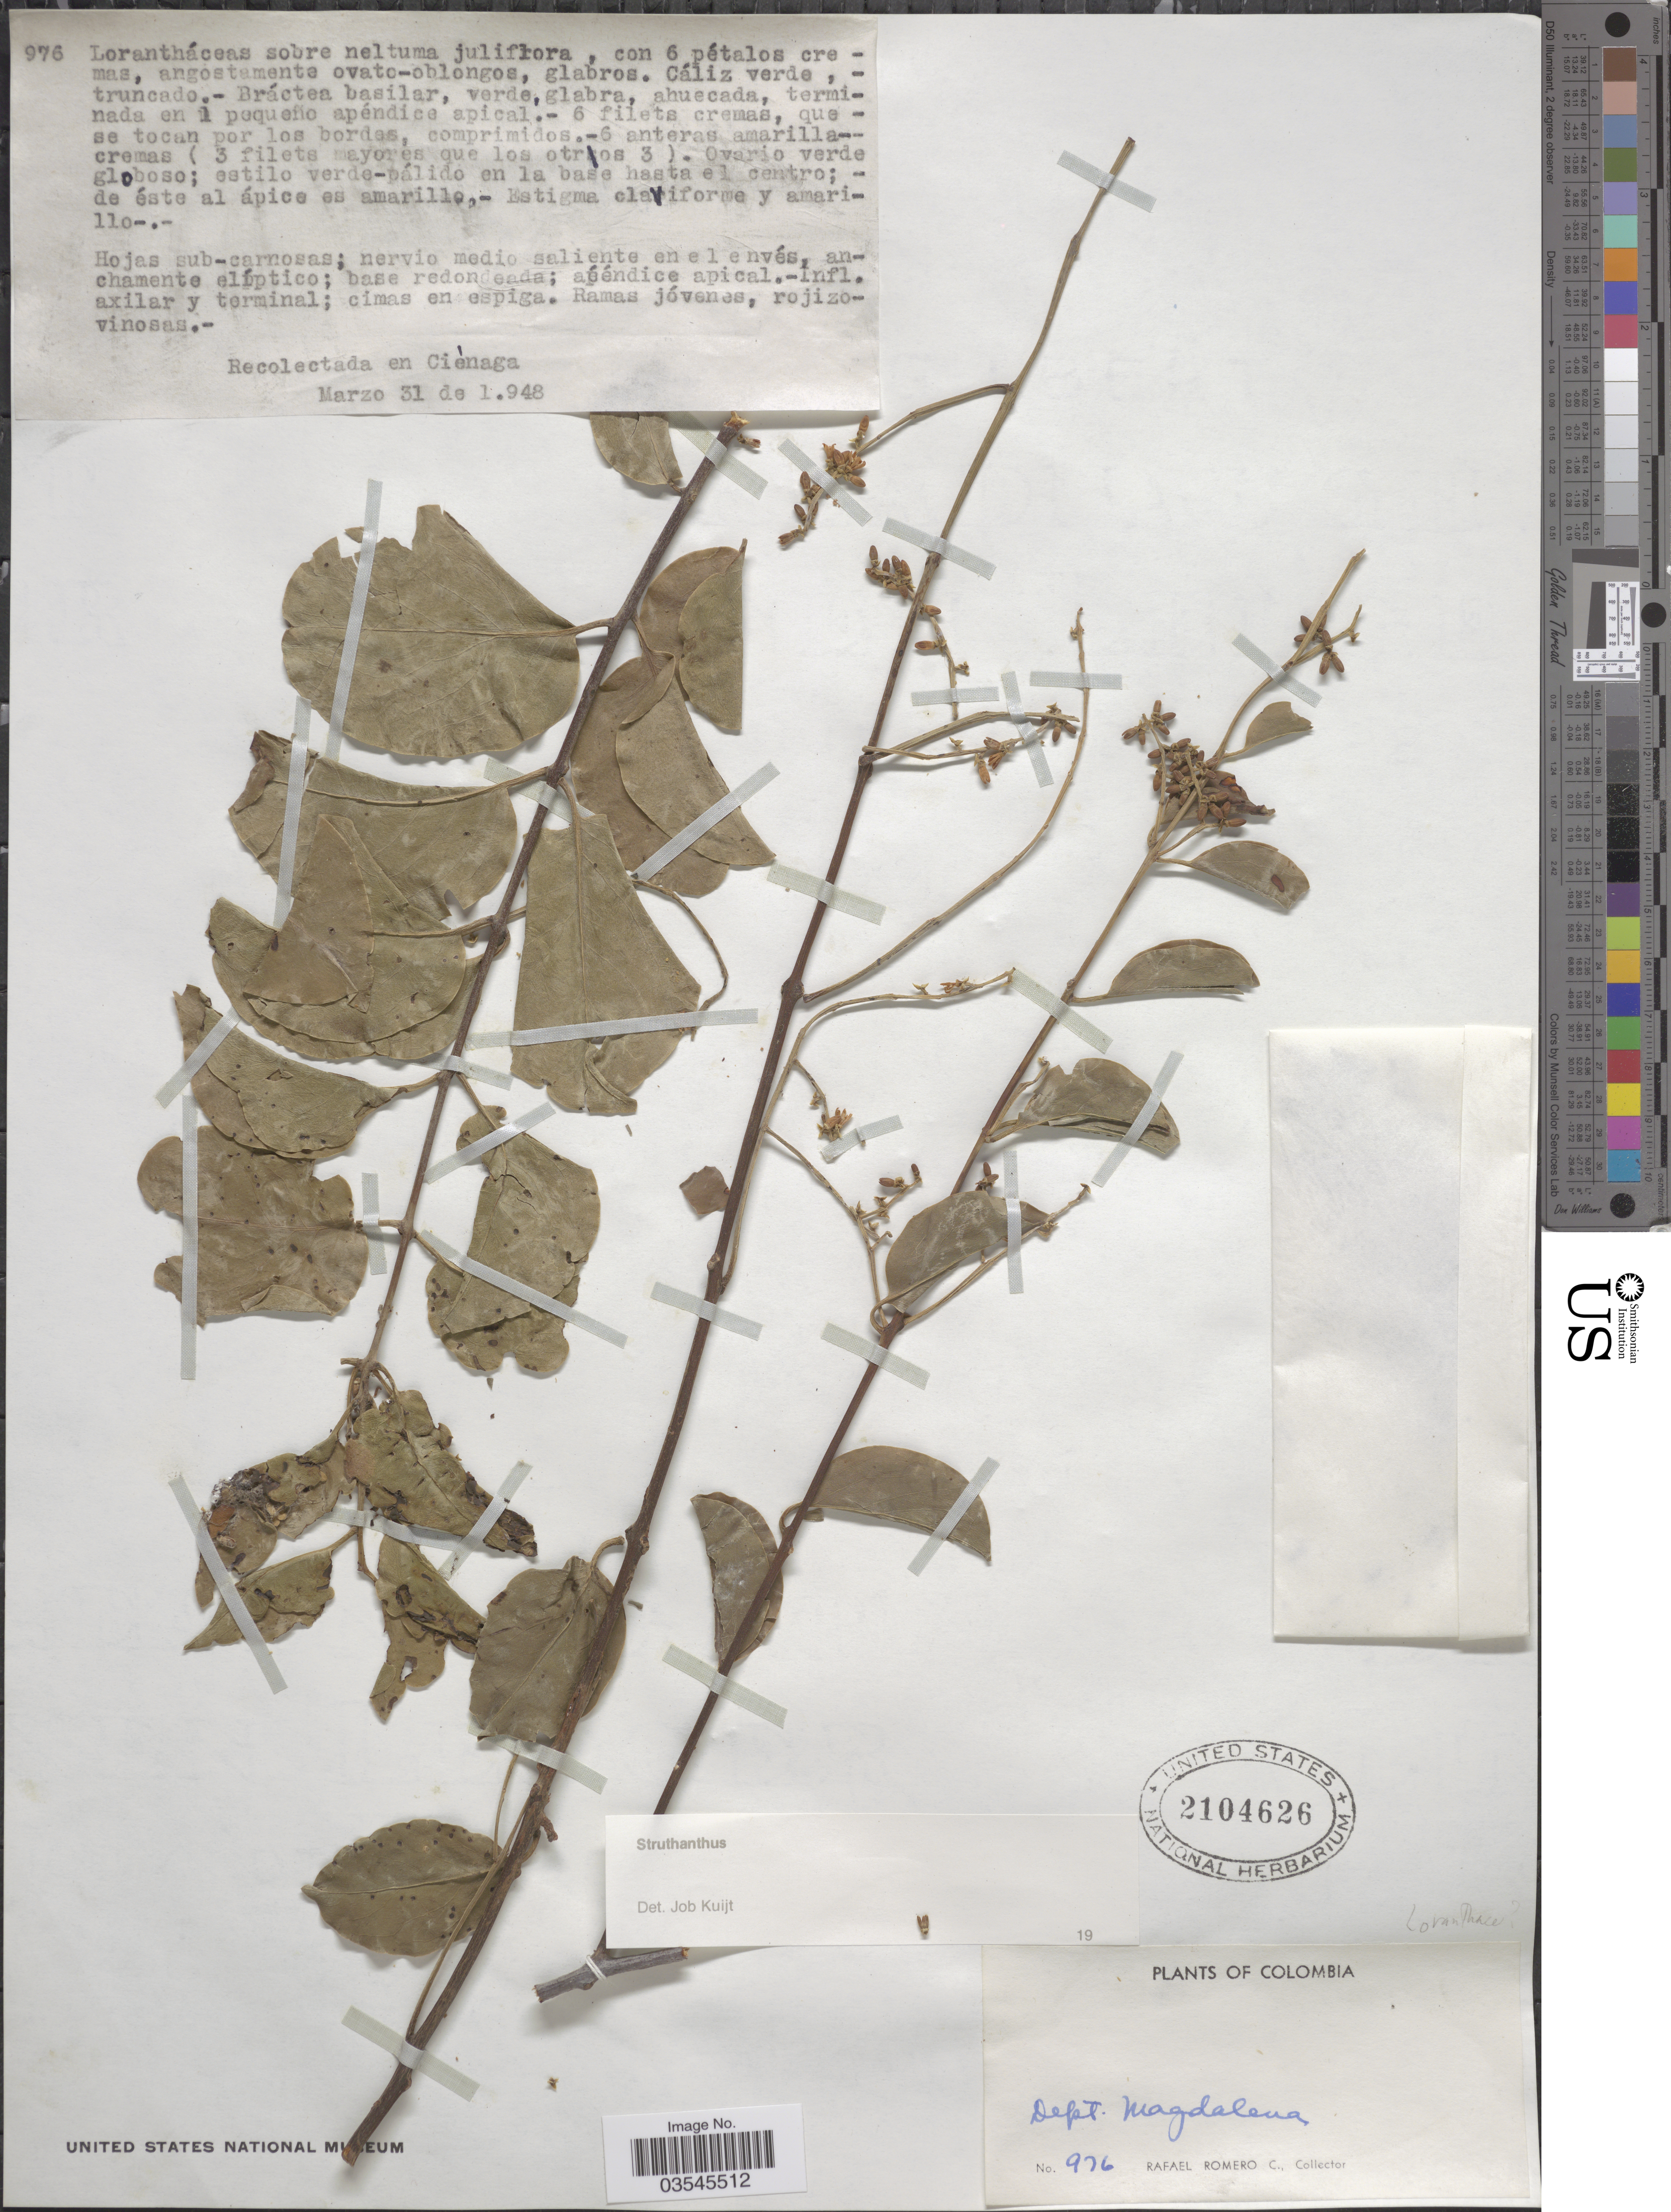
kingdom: Plantae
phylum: Tracheophyta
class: Magnoliopsida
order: Santalales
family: Loranthaceae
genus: Struthanthus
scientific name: Struthanthus sp.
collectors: R. Romero Castañeda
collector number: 976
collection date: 1948-03-31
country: Colombia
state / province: Magdalena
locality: Dept. Magdalena. En Ciènaga.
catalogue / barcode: US 2104626